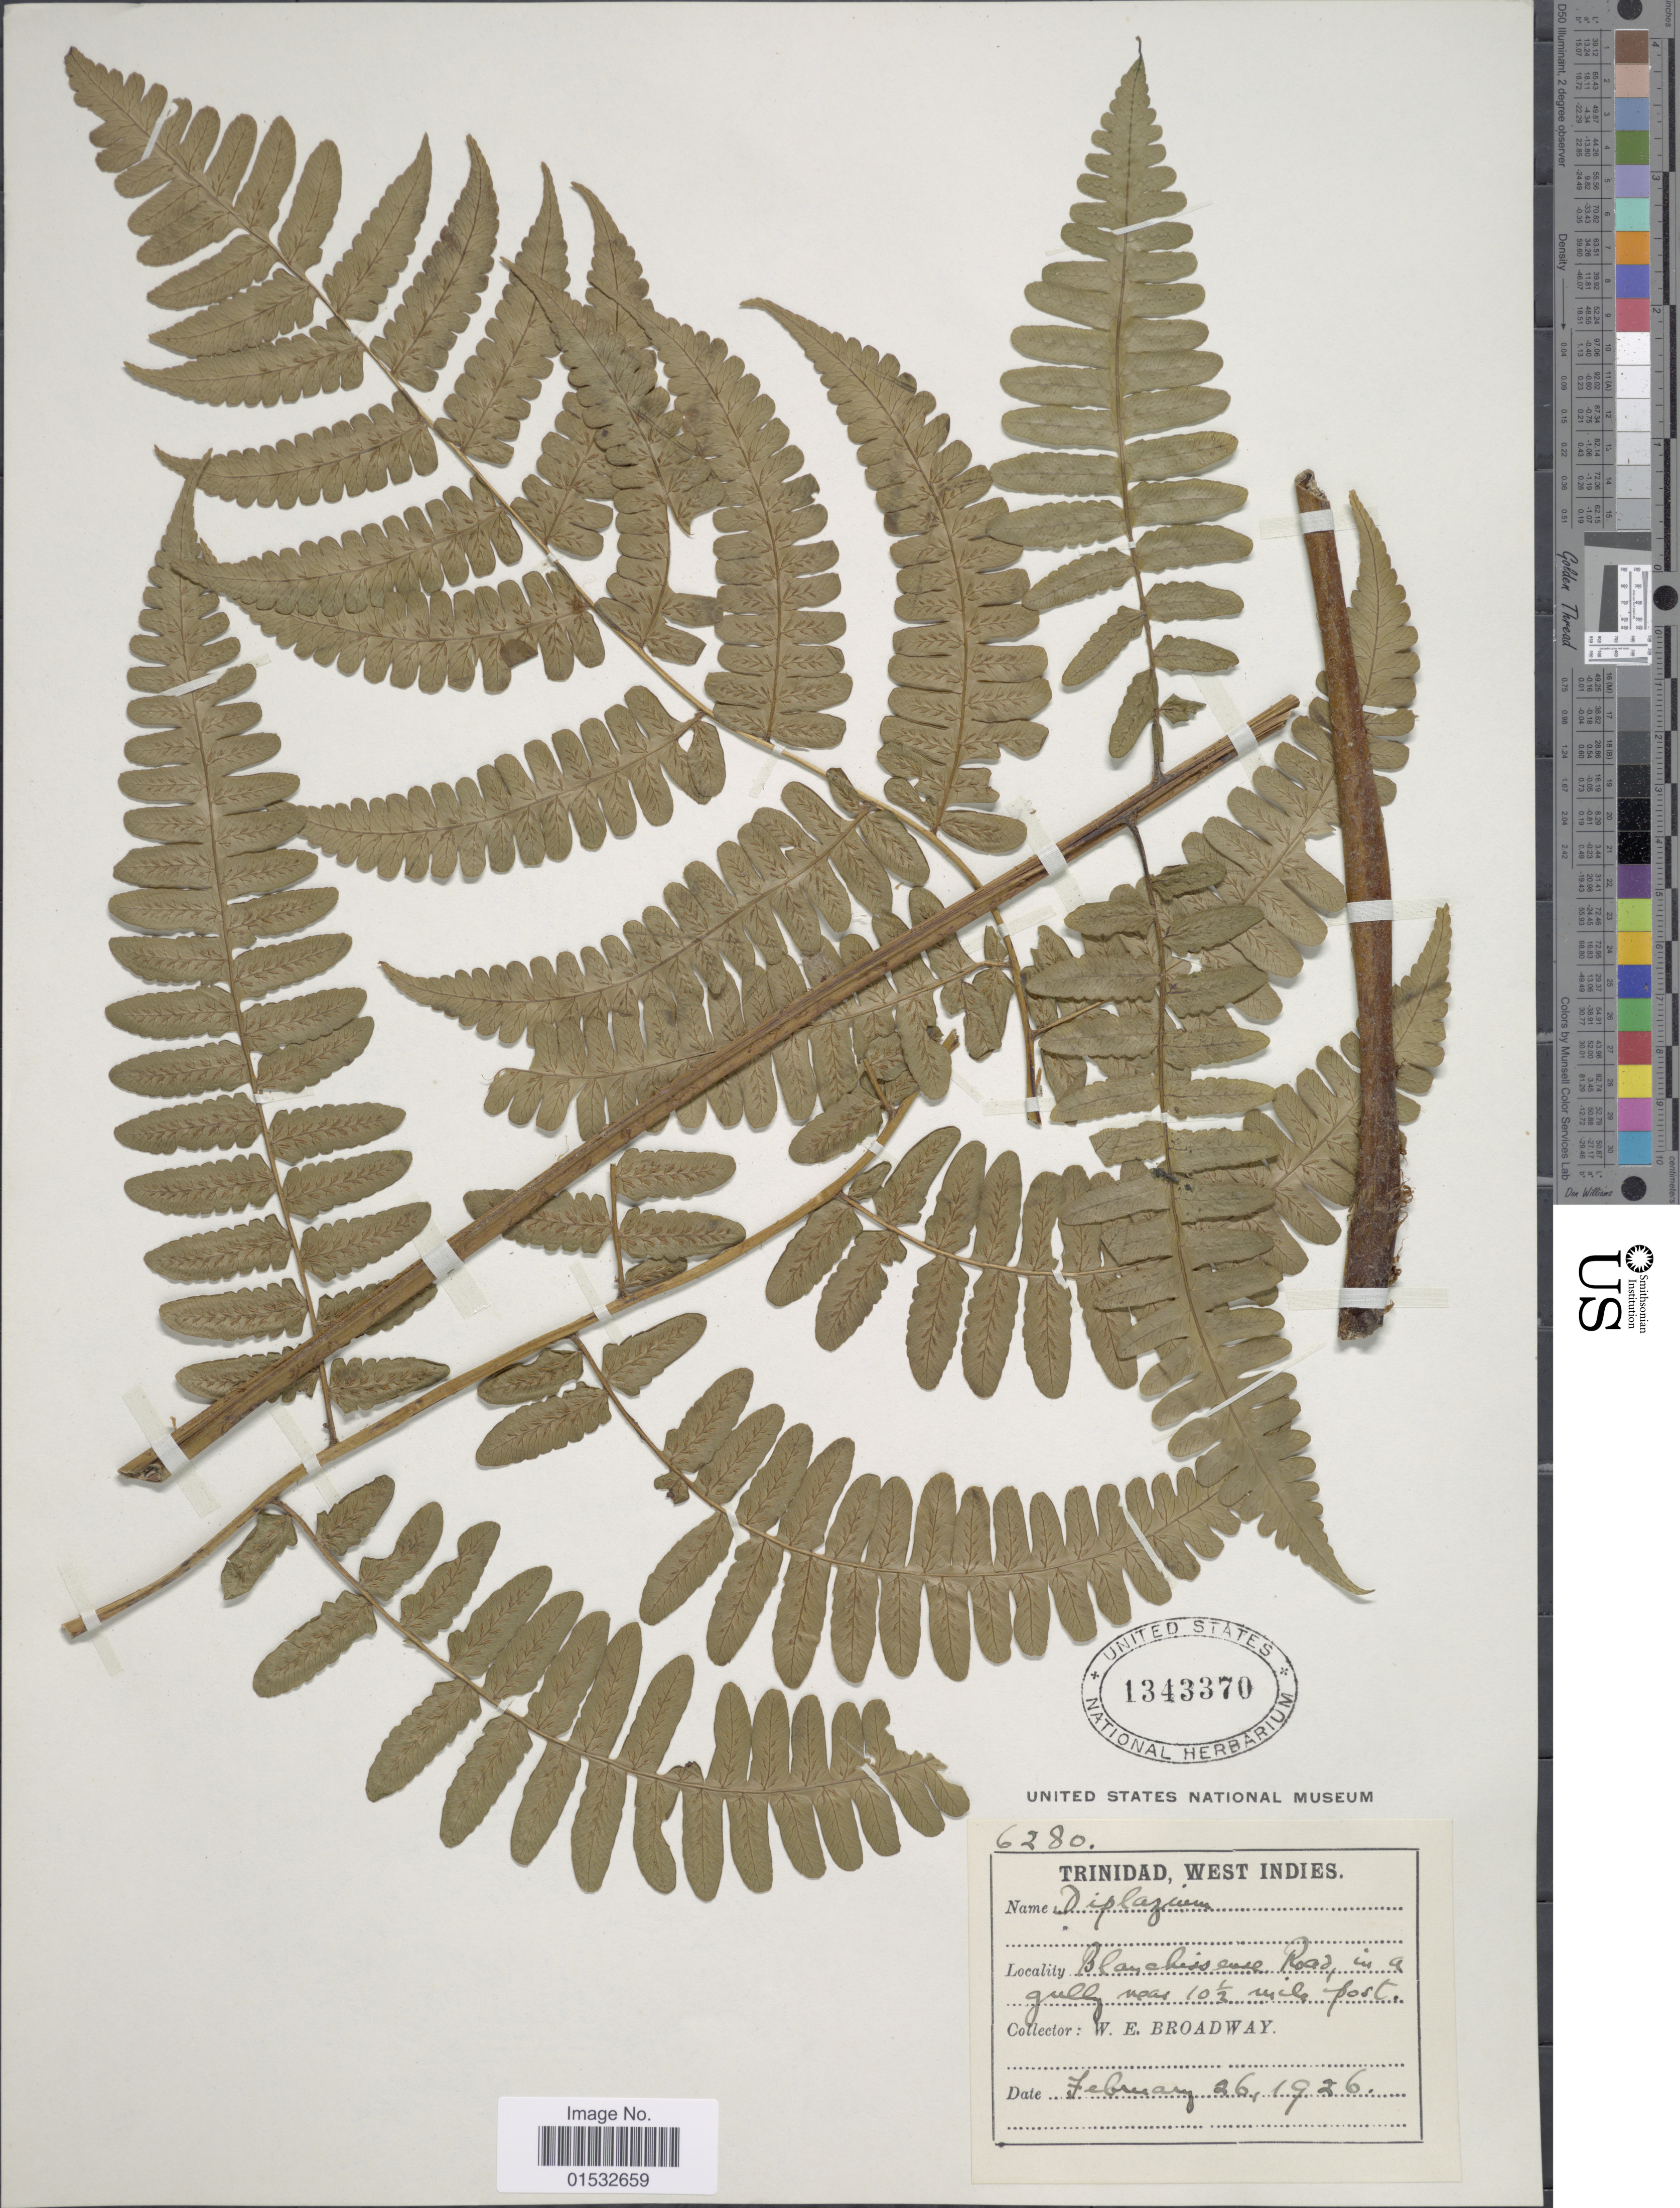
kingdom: Plantae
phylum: Tracheophyta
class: Polypodiopsida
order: Polypodiales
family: Athyriaceae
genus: Diplazium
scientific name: Diplazium sp.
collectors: W. E. Broadway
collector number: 6280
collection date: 1926-02-26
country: Trinidad and Tobago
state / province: Trinidad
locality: Blanchisseuse Road, in a gully near 10.5 mile post.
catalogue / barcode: US 1343370